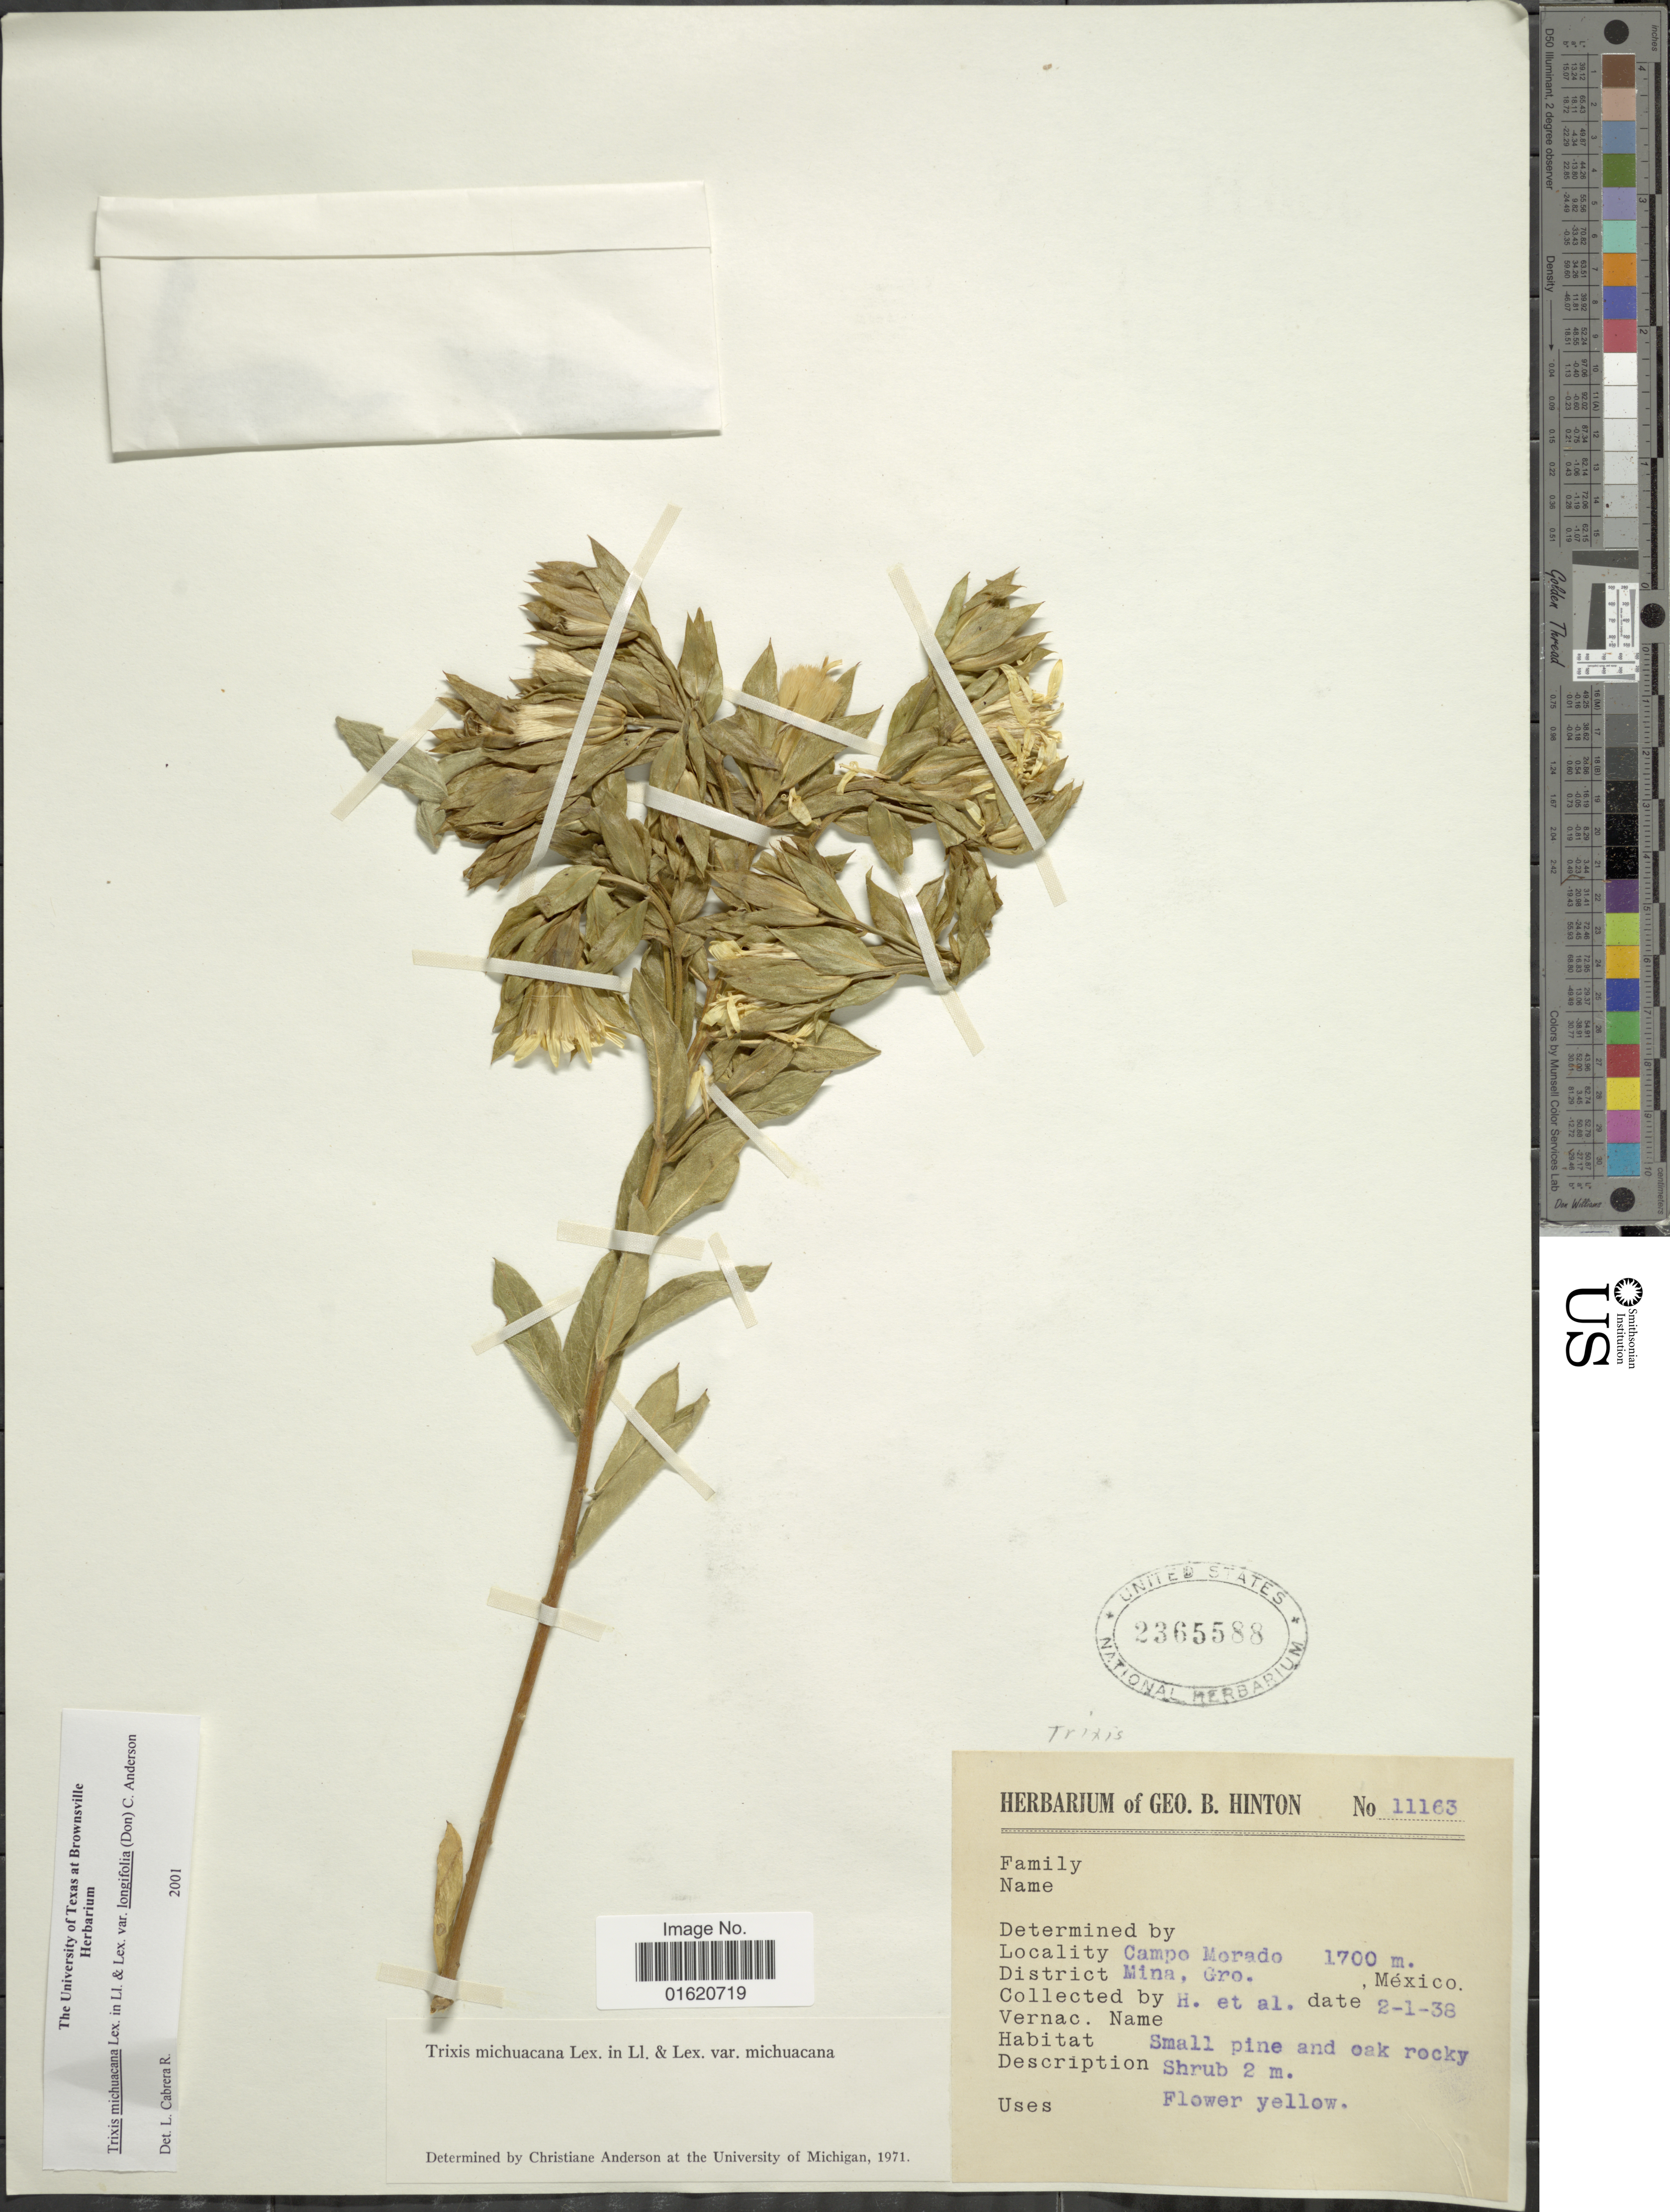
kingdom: Plantae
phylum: Tracheophyta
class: Magnoliopsida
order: Asterales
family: Asteraceae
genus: Trixis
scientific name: Trixis michuacana var. longifolia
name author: (D. Don) C.E. Anderson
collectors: G. B. Hinton & et al.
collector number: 11163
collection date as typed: Transcribed d/m/y: 1/1/38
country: Mexico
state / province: Guerrero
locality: Campo Morado, Mina, small pine and oak rocky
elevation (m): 1700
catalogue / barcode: US 2365588